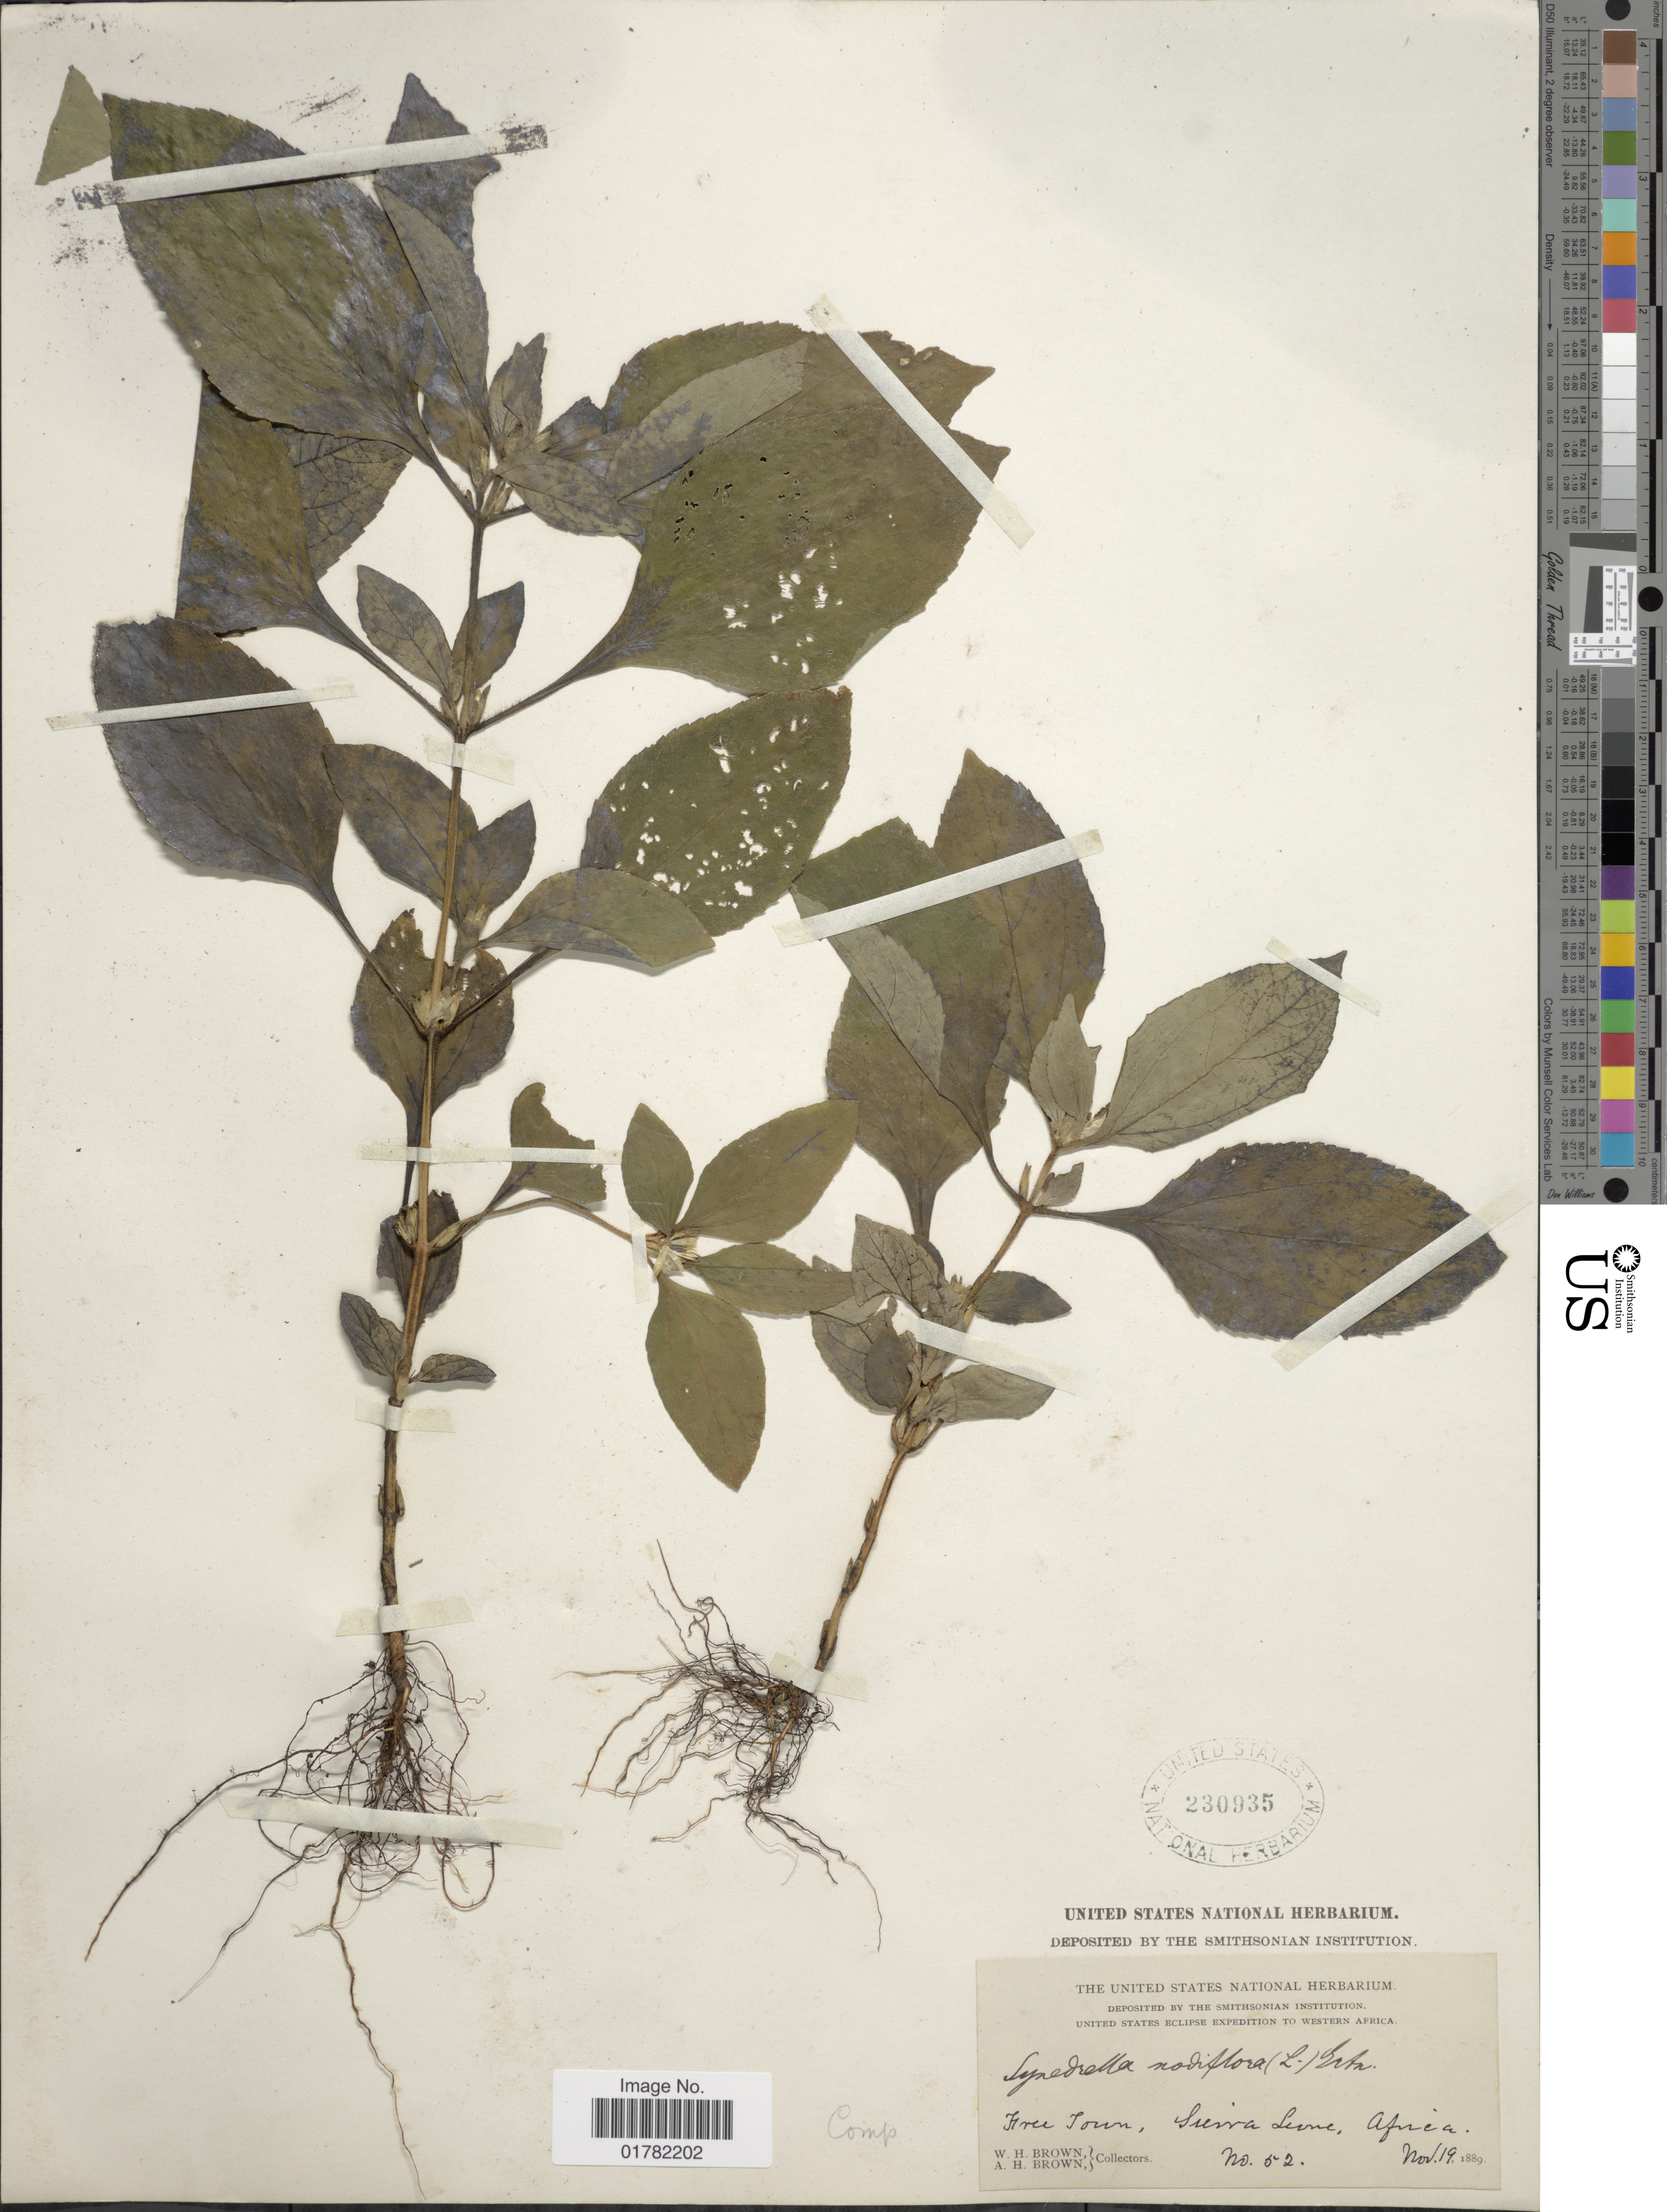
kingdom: Plantae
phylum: Tracheophyta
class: Magnoliopsida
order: Asterales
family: Asteraceae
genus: Synedrella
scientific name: Synedrella nodiflora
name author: (L.) Gaertn.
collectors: W. H. Brown & A. H. Brown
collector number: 52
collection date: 1889-11-19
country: Sierra Leone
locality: Western Africa, Free town, Sierra Leone, Africa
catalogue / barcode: US 230935